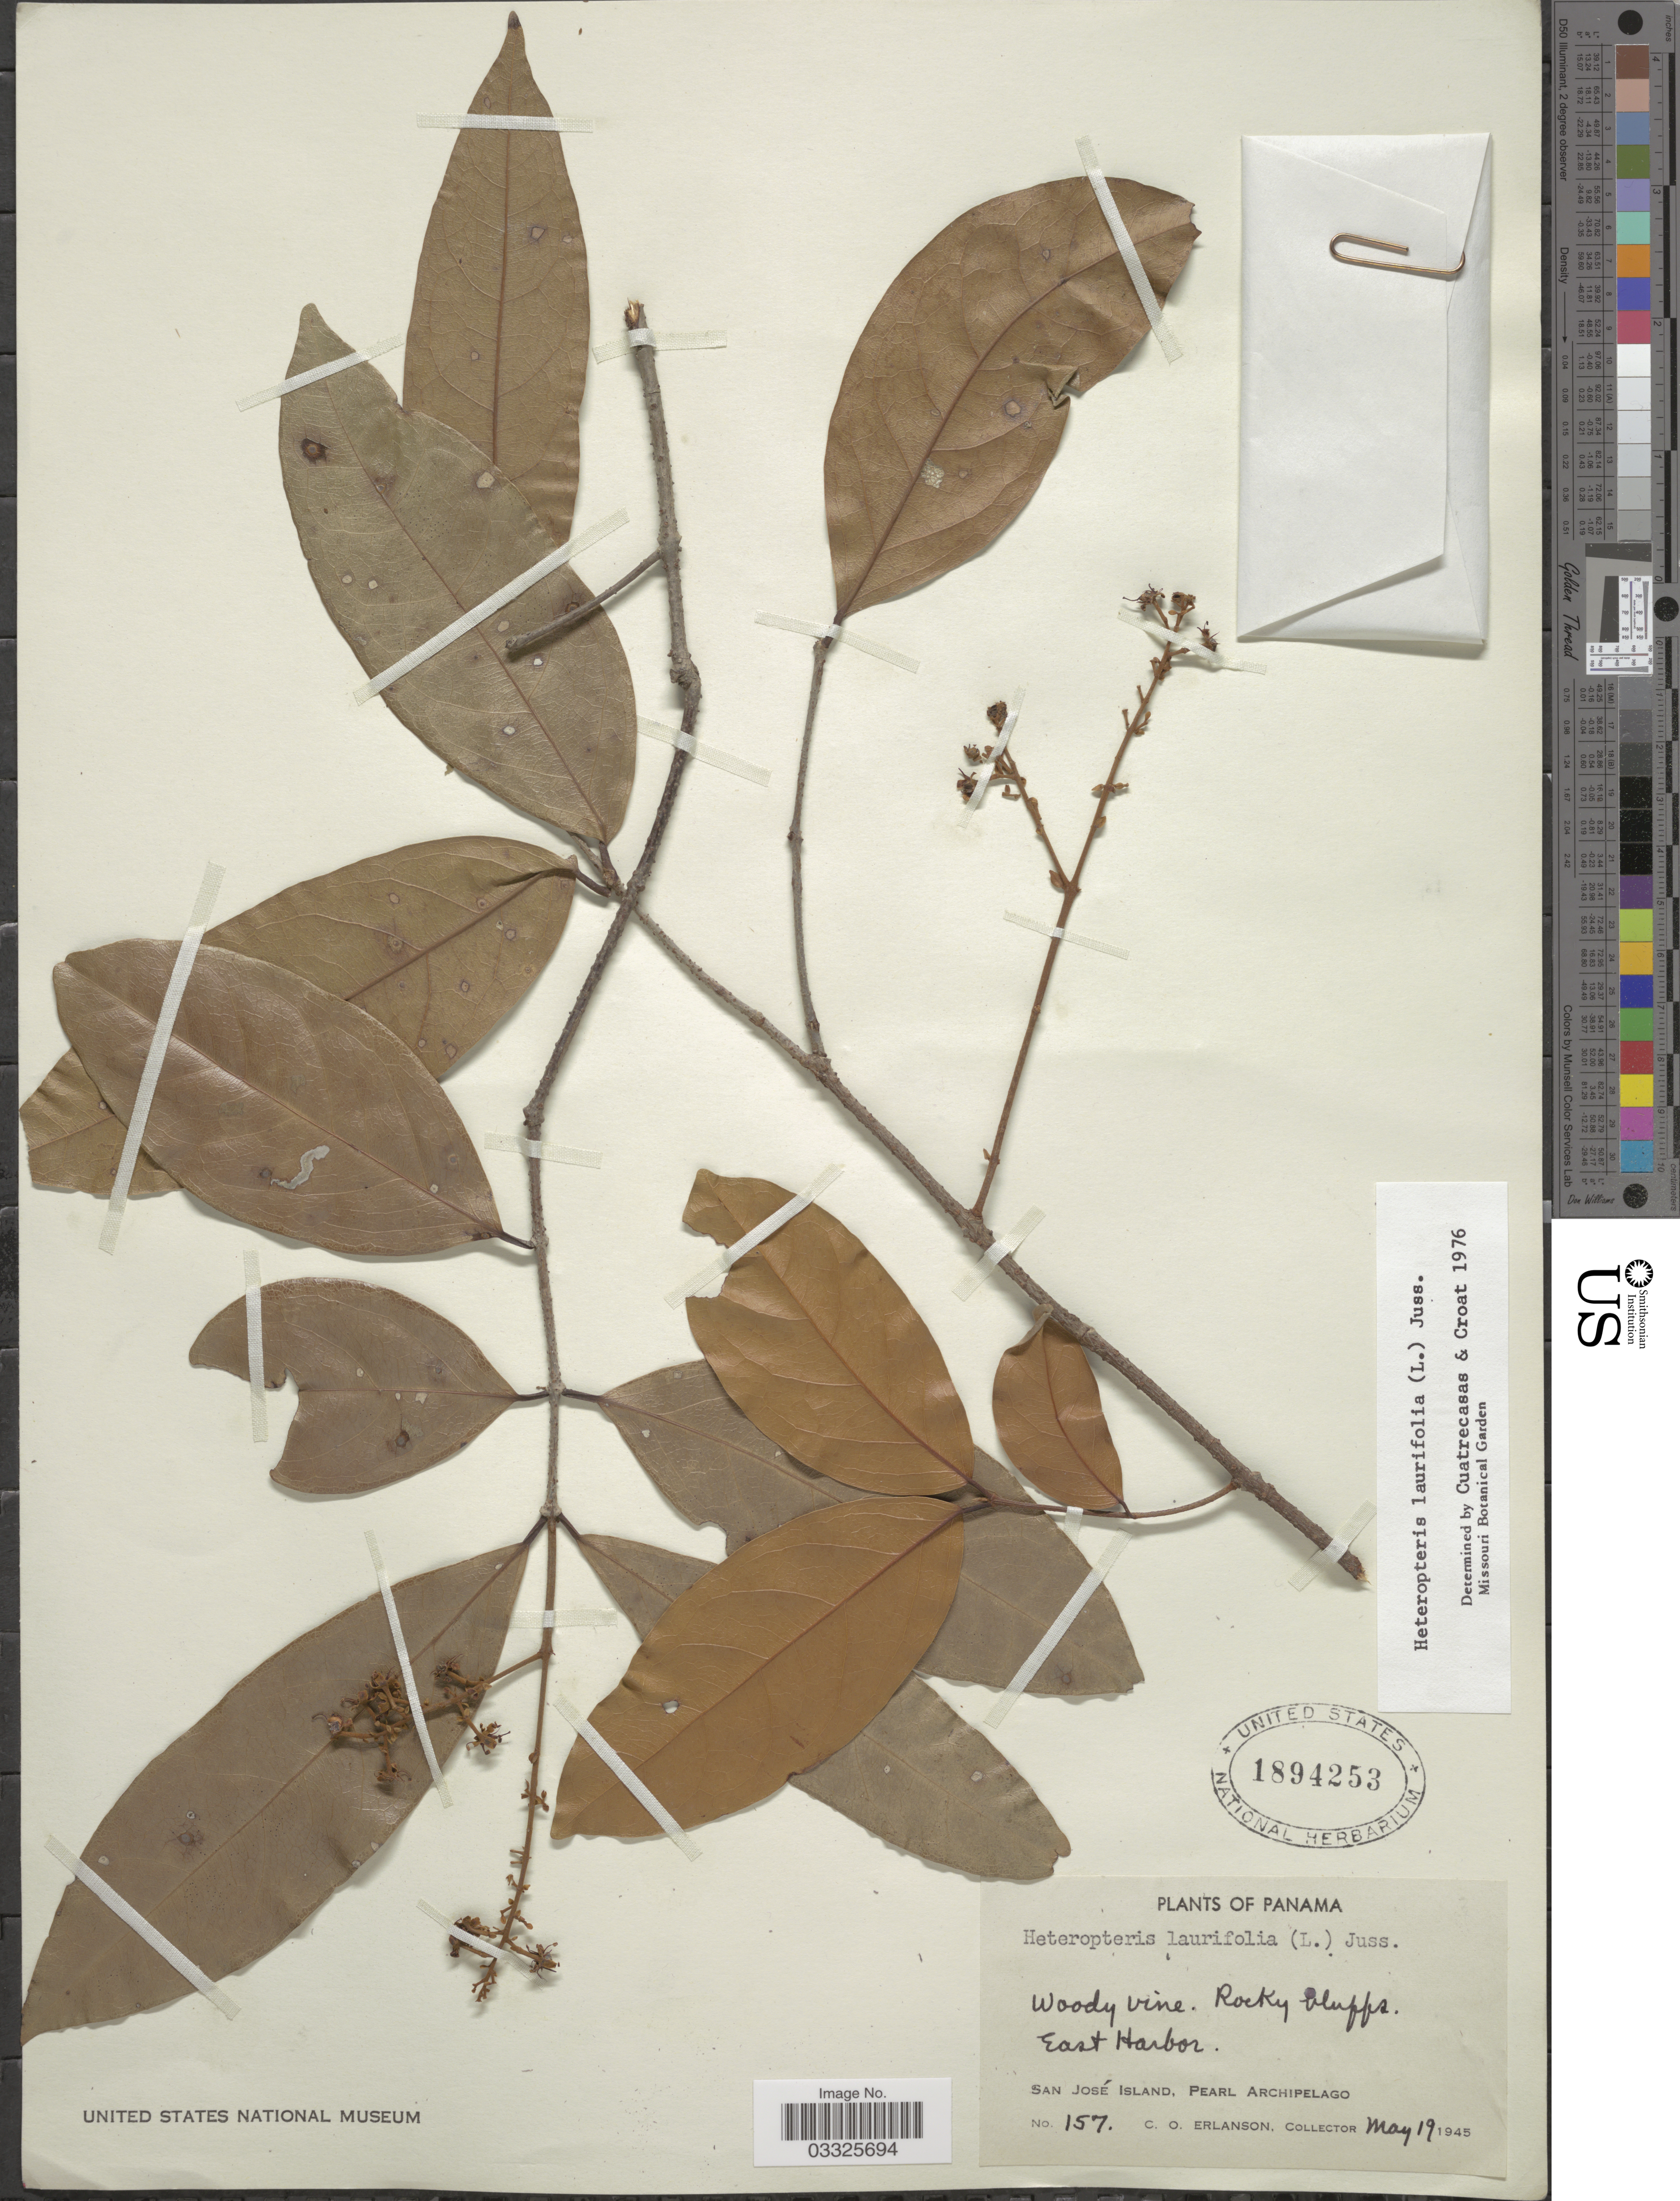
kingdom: Plantae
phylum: Tracheophyta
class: Magnoliopsida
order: Malpighiales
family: Malpighiaceae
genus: Heteropterys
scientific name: Heteropterys laurifolia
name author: (L.) A. Juss.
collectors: C. O. Erlanson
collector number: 157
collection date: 1945-05-19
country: Panama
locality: East Harbor. San José Island, Pearl Archipelago.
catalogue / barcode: US 1894253